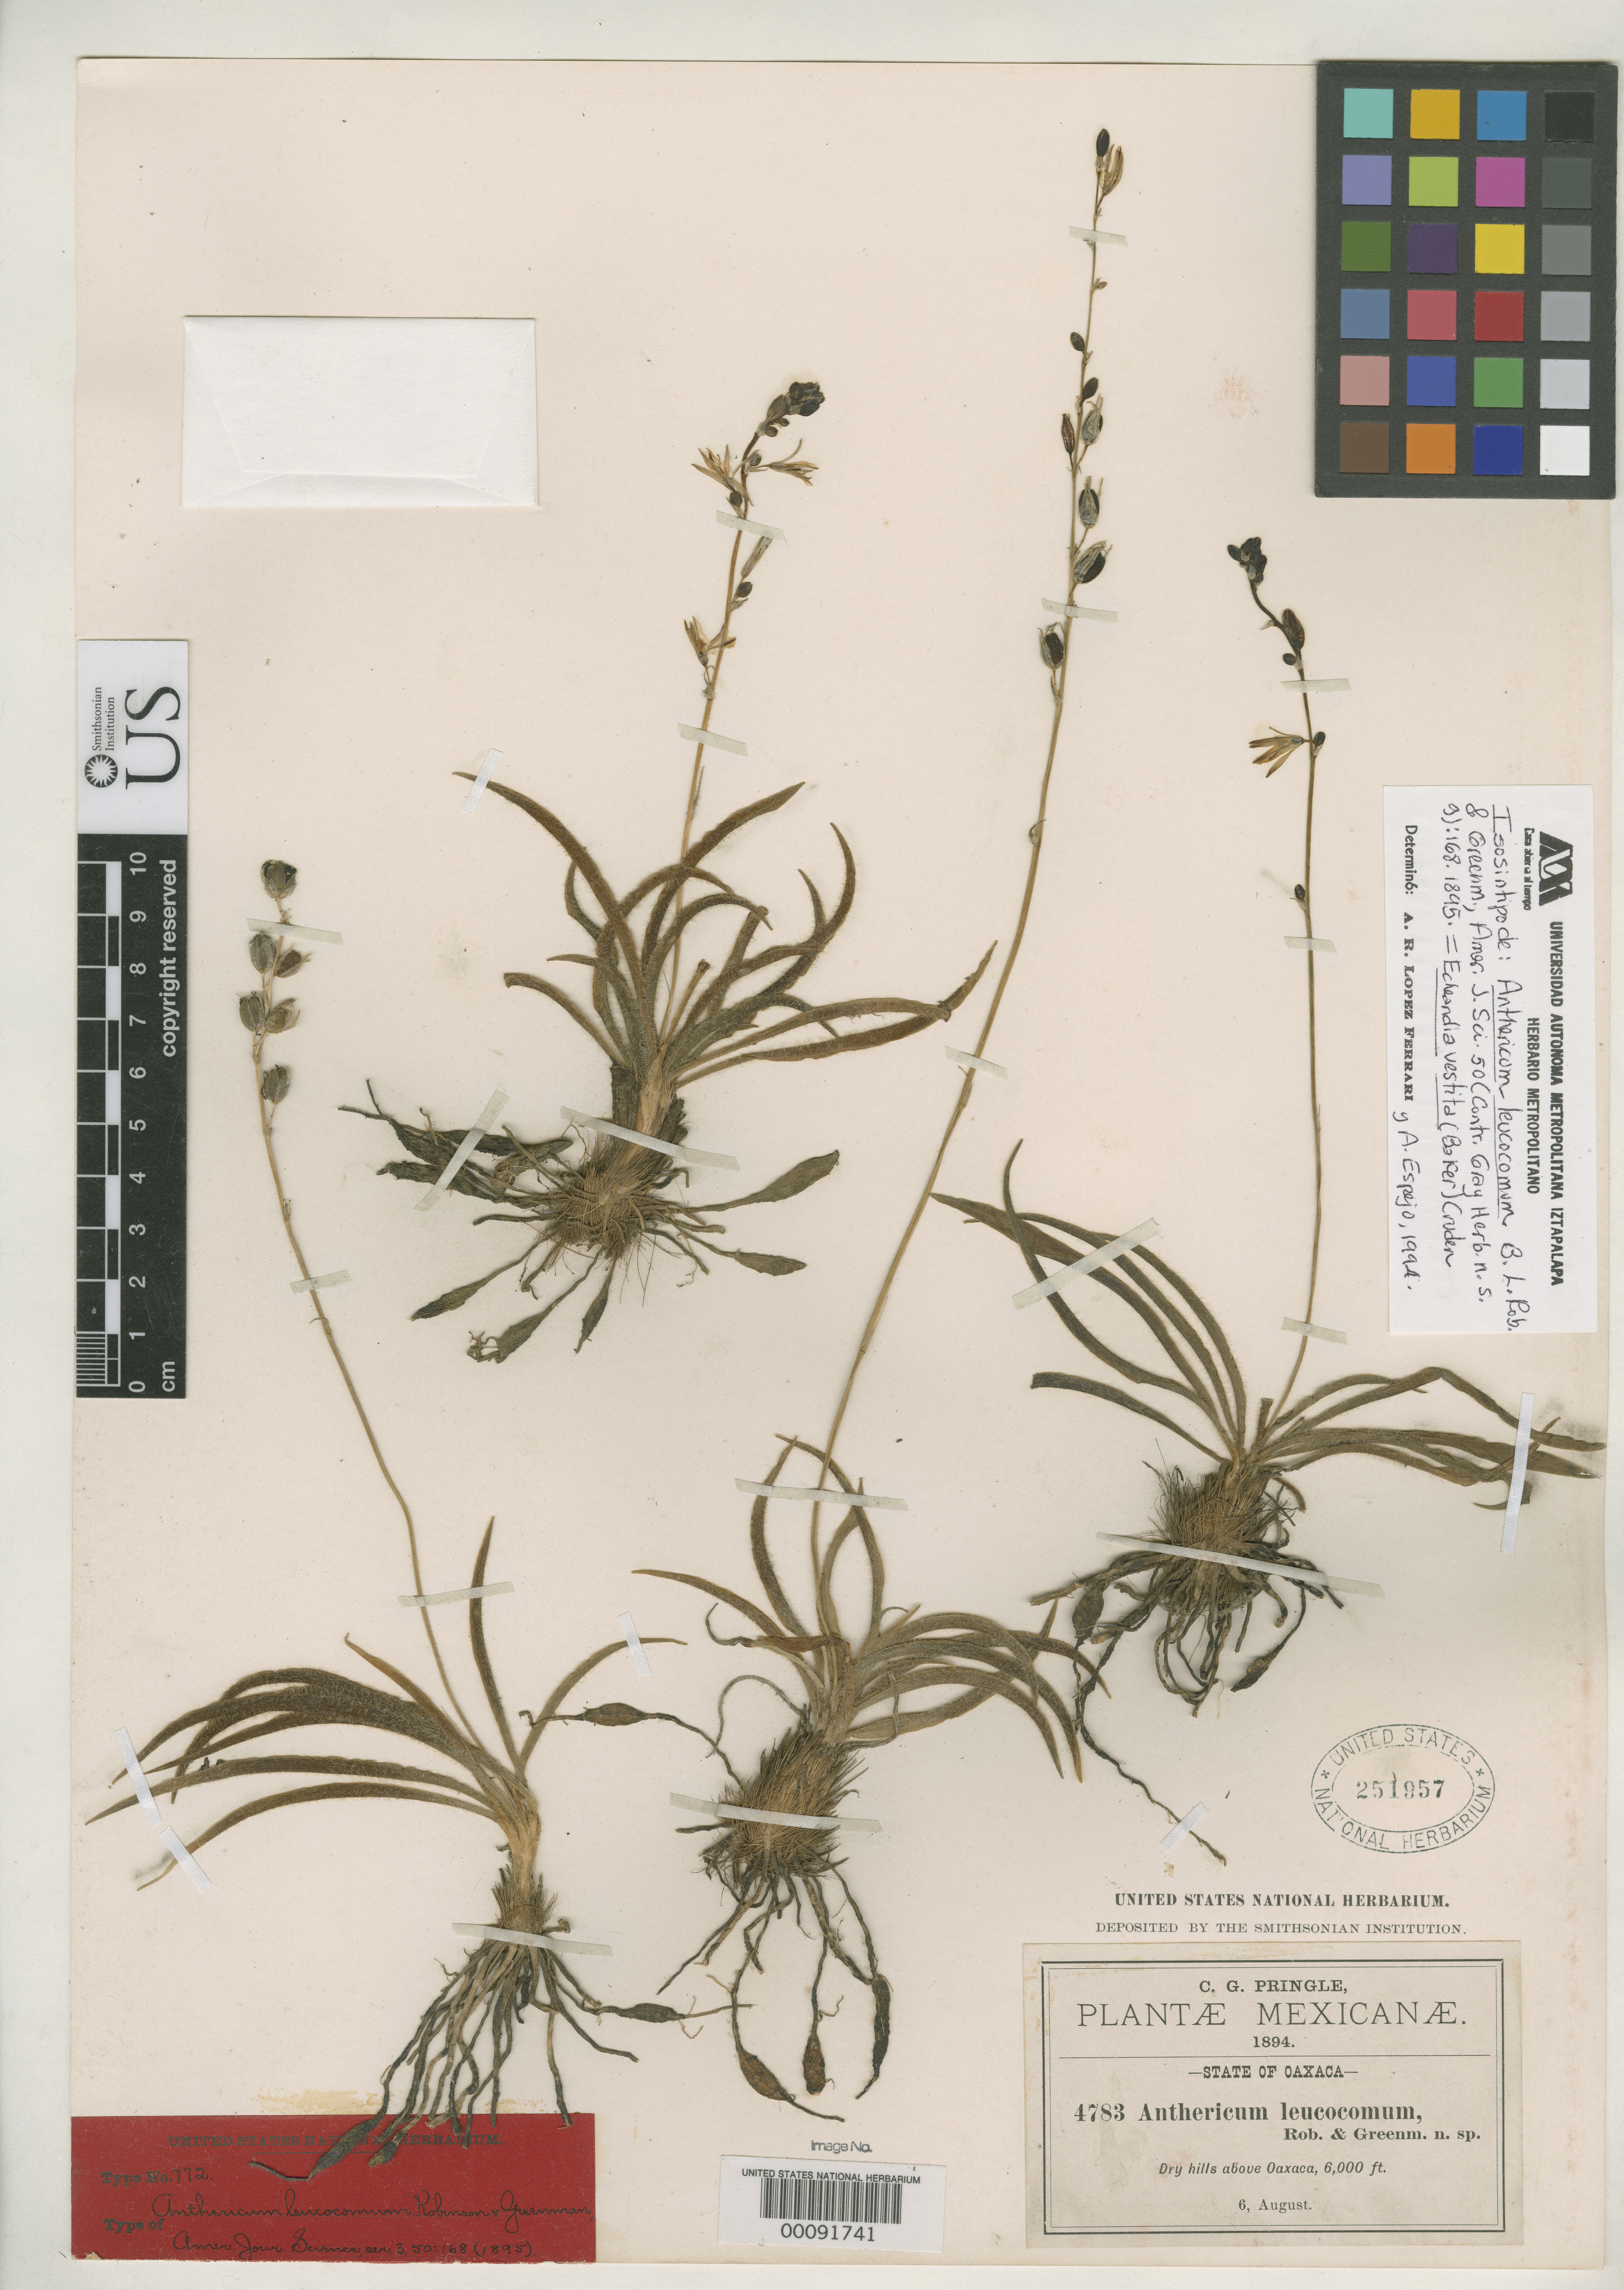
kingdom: Plantae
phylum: Tracheophyta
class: Liliopsida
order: Asparagales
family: Asparagaceae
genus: Anthericum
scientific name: Anthericum leucocomum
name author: B.L. Rob. & Greenm.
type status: Isosyntype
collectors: C. G. Pringle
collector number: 4783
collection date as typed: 06 Aug 1894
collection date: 1894-08-06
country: Mexico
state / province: Oaxaca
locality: Oaxaca.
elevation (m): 1829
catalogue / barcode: US 251957